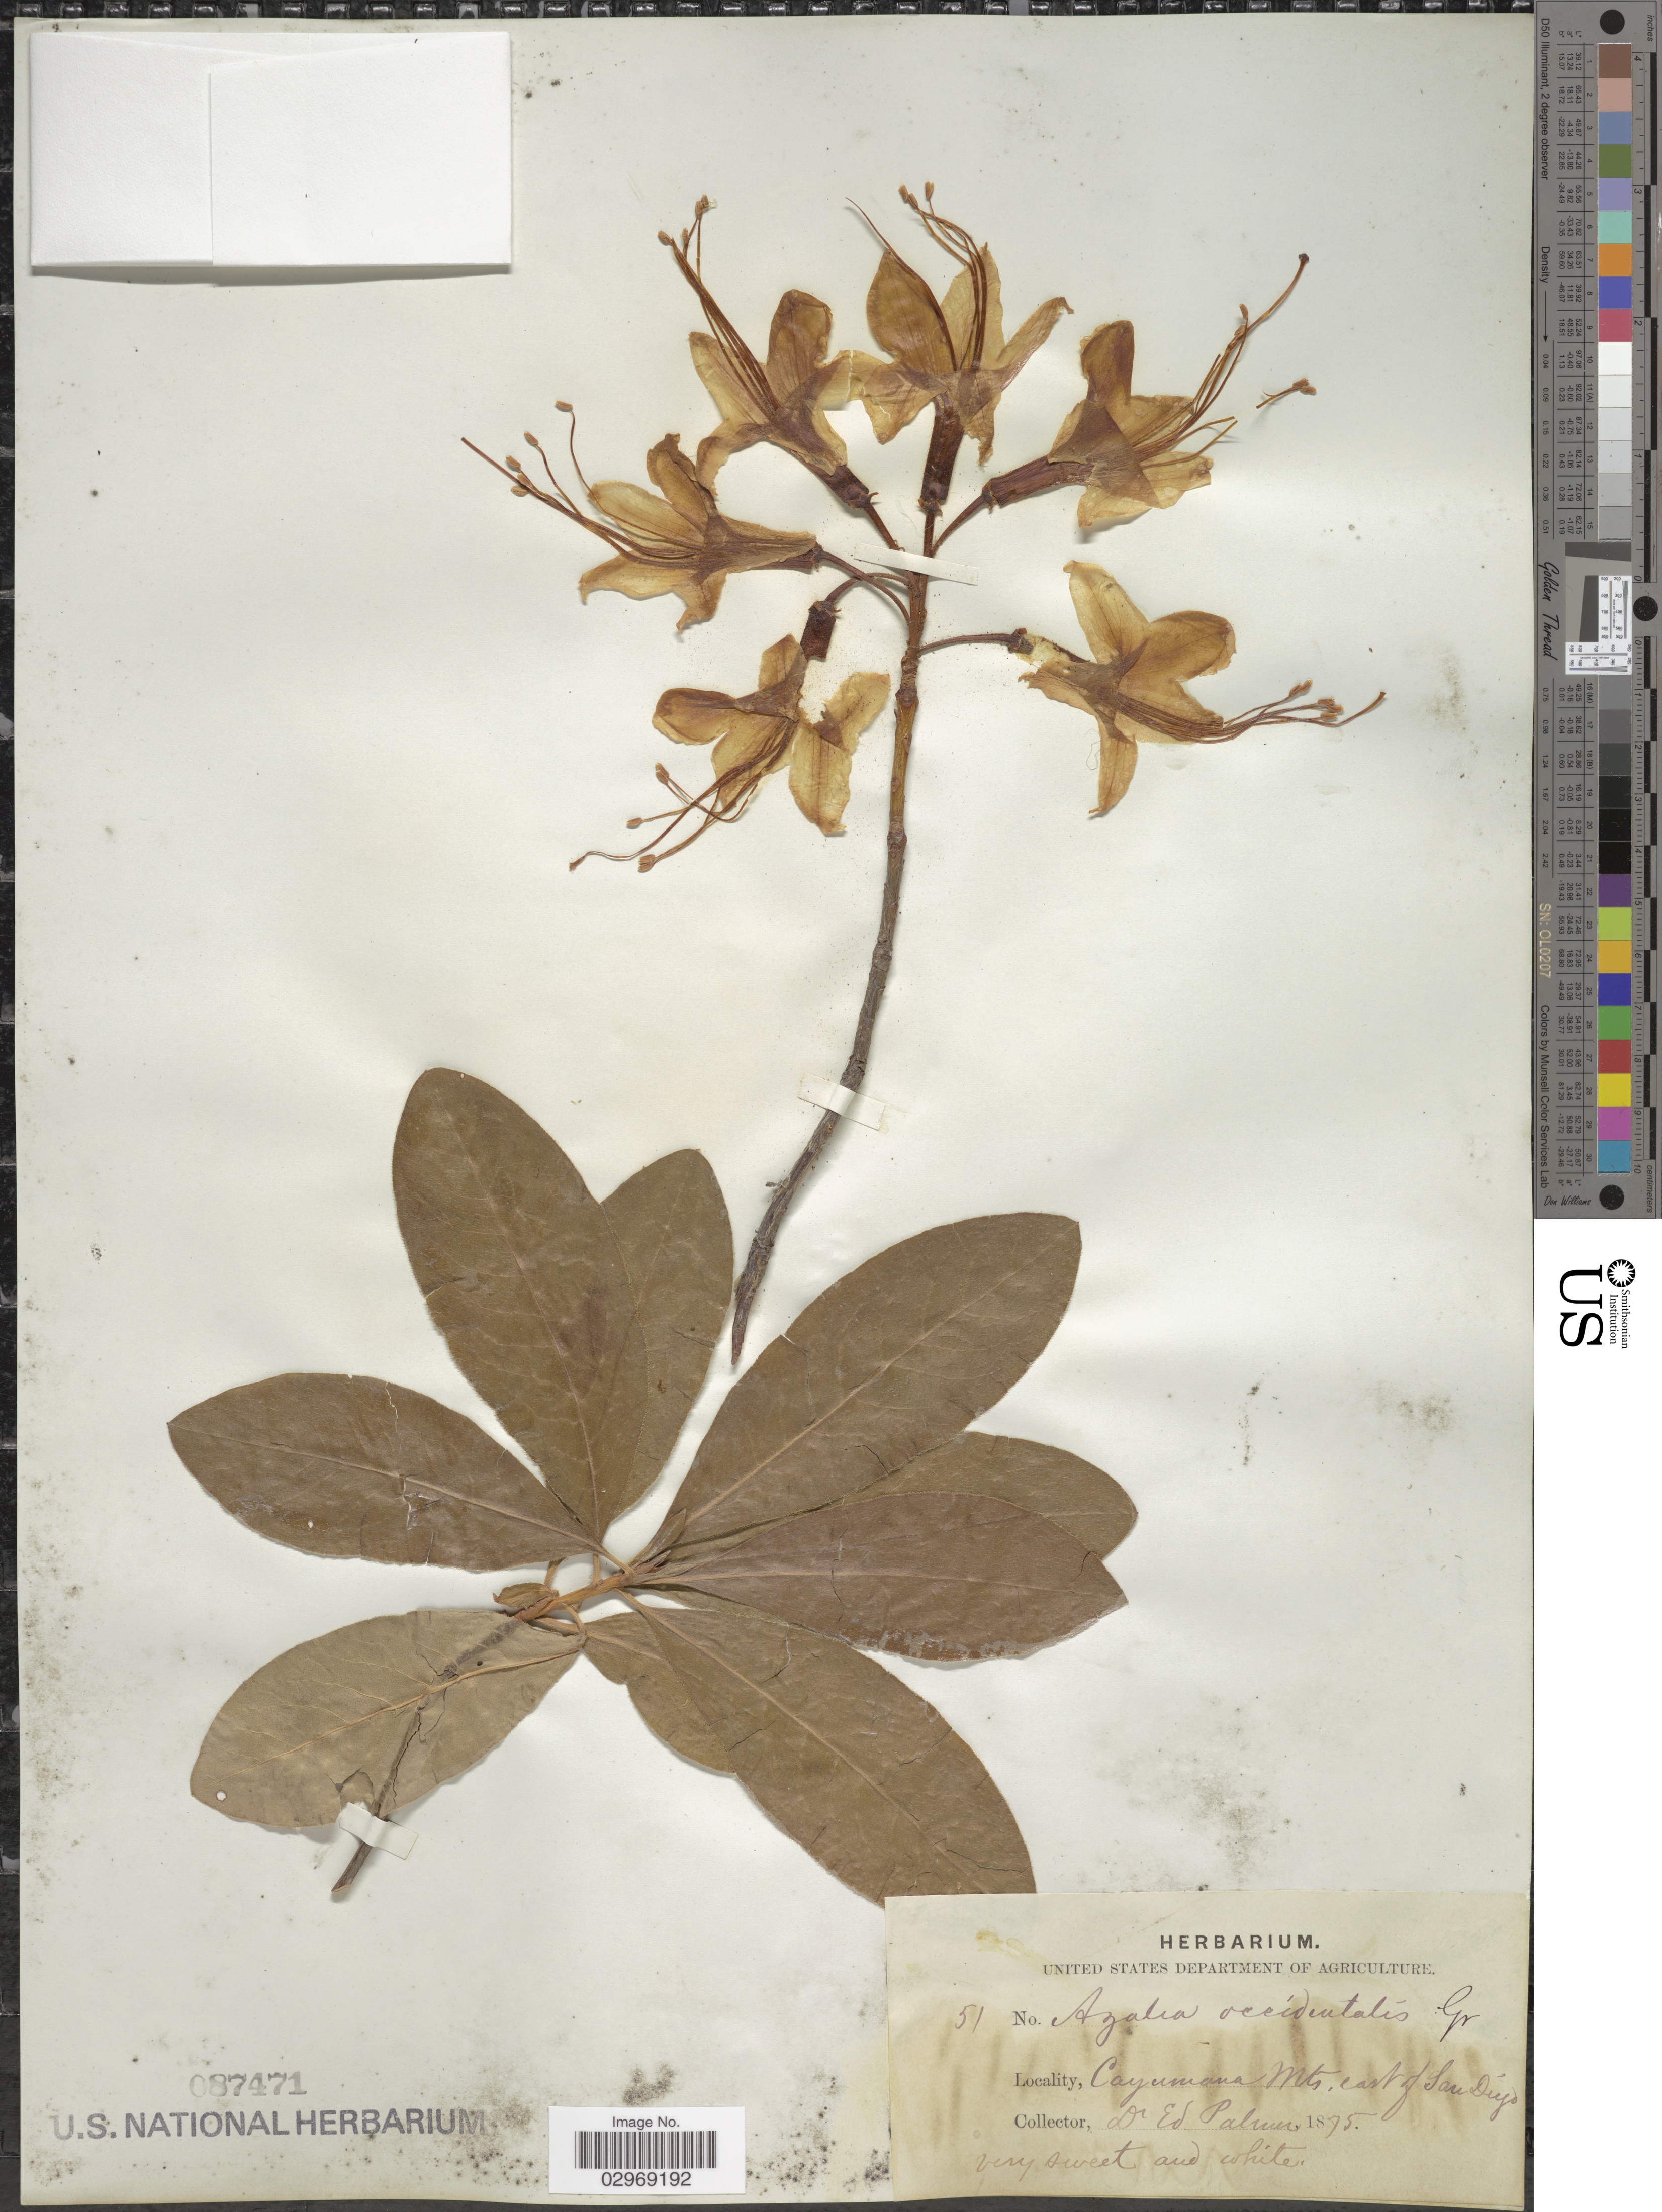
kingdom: Plantae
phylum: Tracheophyta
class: Magnoliopsida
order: Ericales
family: Ericaceae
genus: Rhododendron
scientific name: Rhododendron occidentale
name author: (Torr. & A. Gray) A. Gray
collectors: E. Palmer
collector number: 51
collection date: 1875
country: United States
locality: Cayumana Mts, east of San Diego.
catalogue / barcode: US 87471